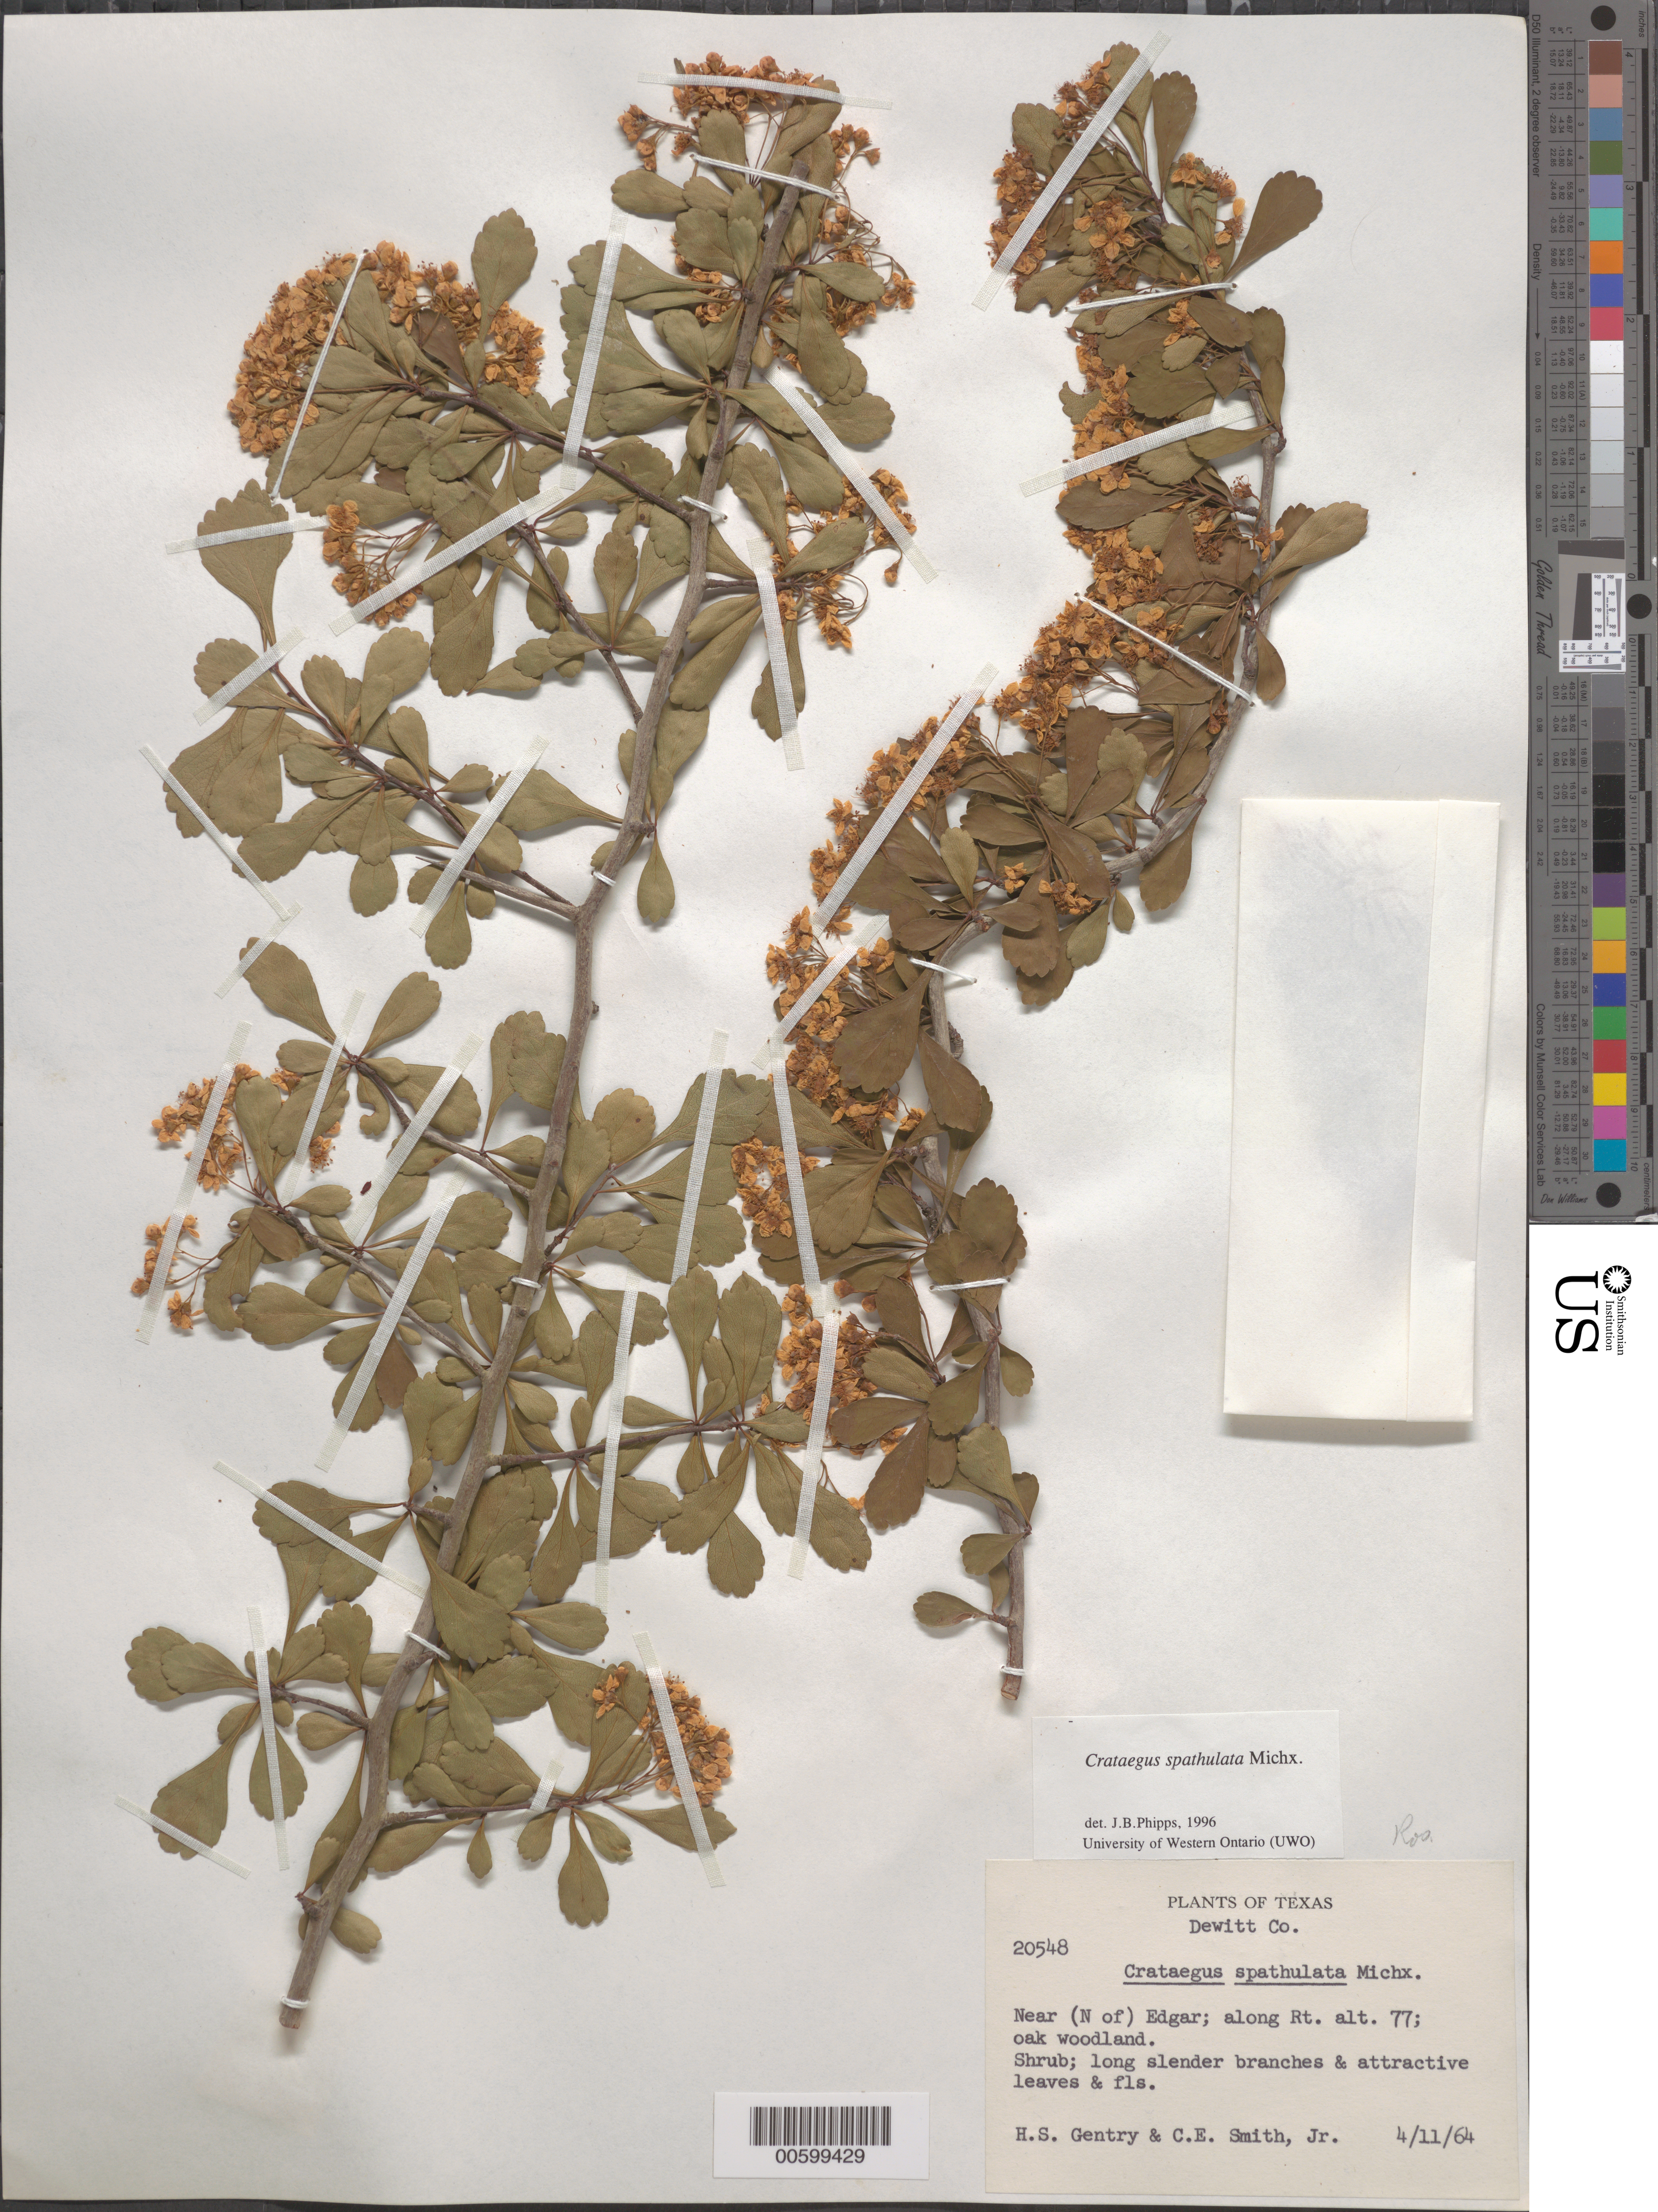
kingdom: Plantae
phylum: Tracheophyta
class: Magnoliopsida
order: Rosales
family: Rosaceae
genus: Crataegus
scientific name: Crataegus spathulata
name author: Michx.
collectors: H. S. Gentry & C. E. Smith Jr.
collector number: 20548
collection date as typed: Transcribed d/m/y: 11/4/64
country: United States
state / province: Texas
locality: Dewitt Co. Near (N of) Edgar; along Rt.